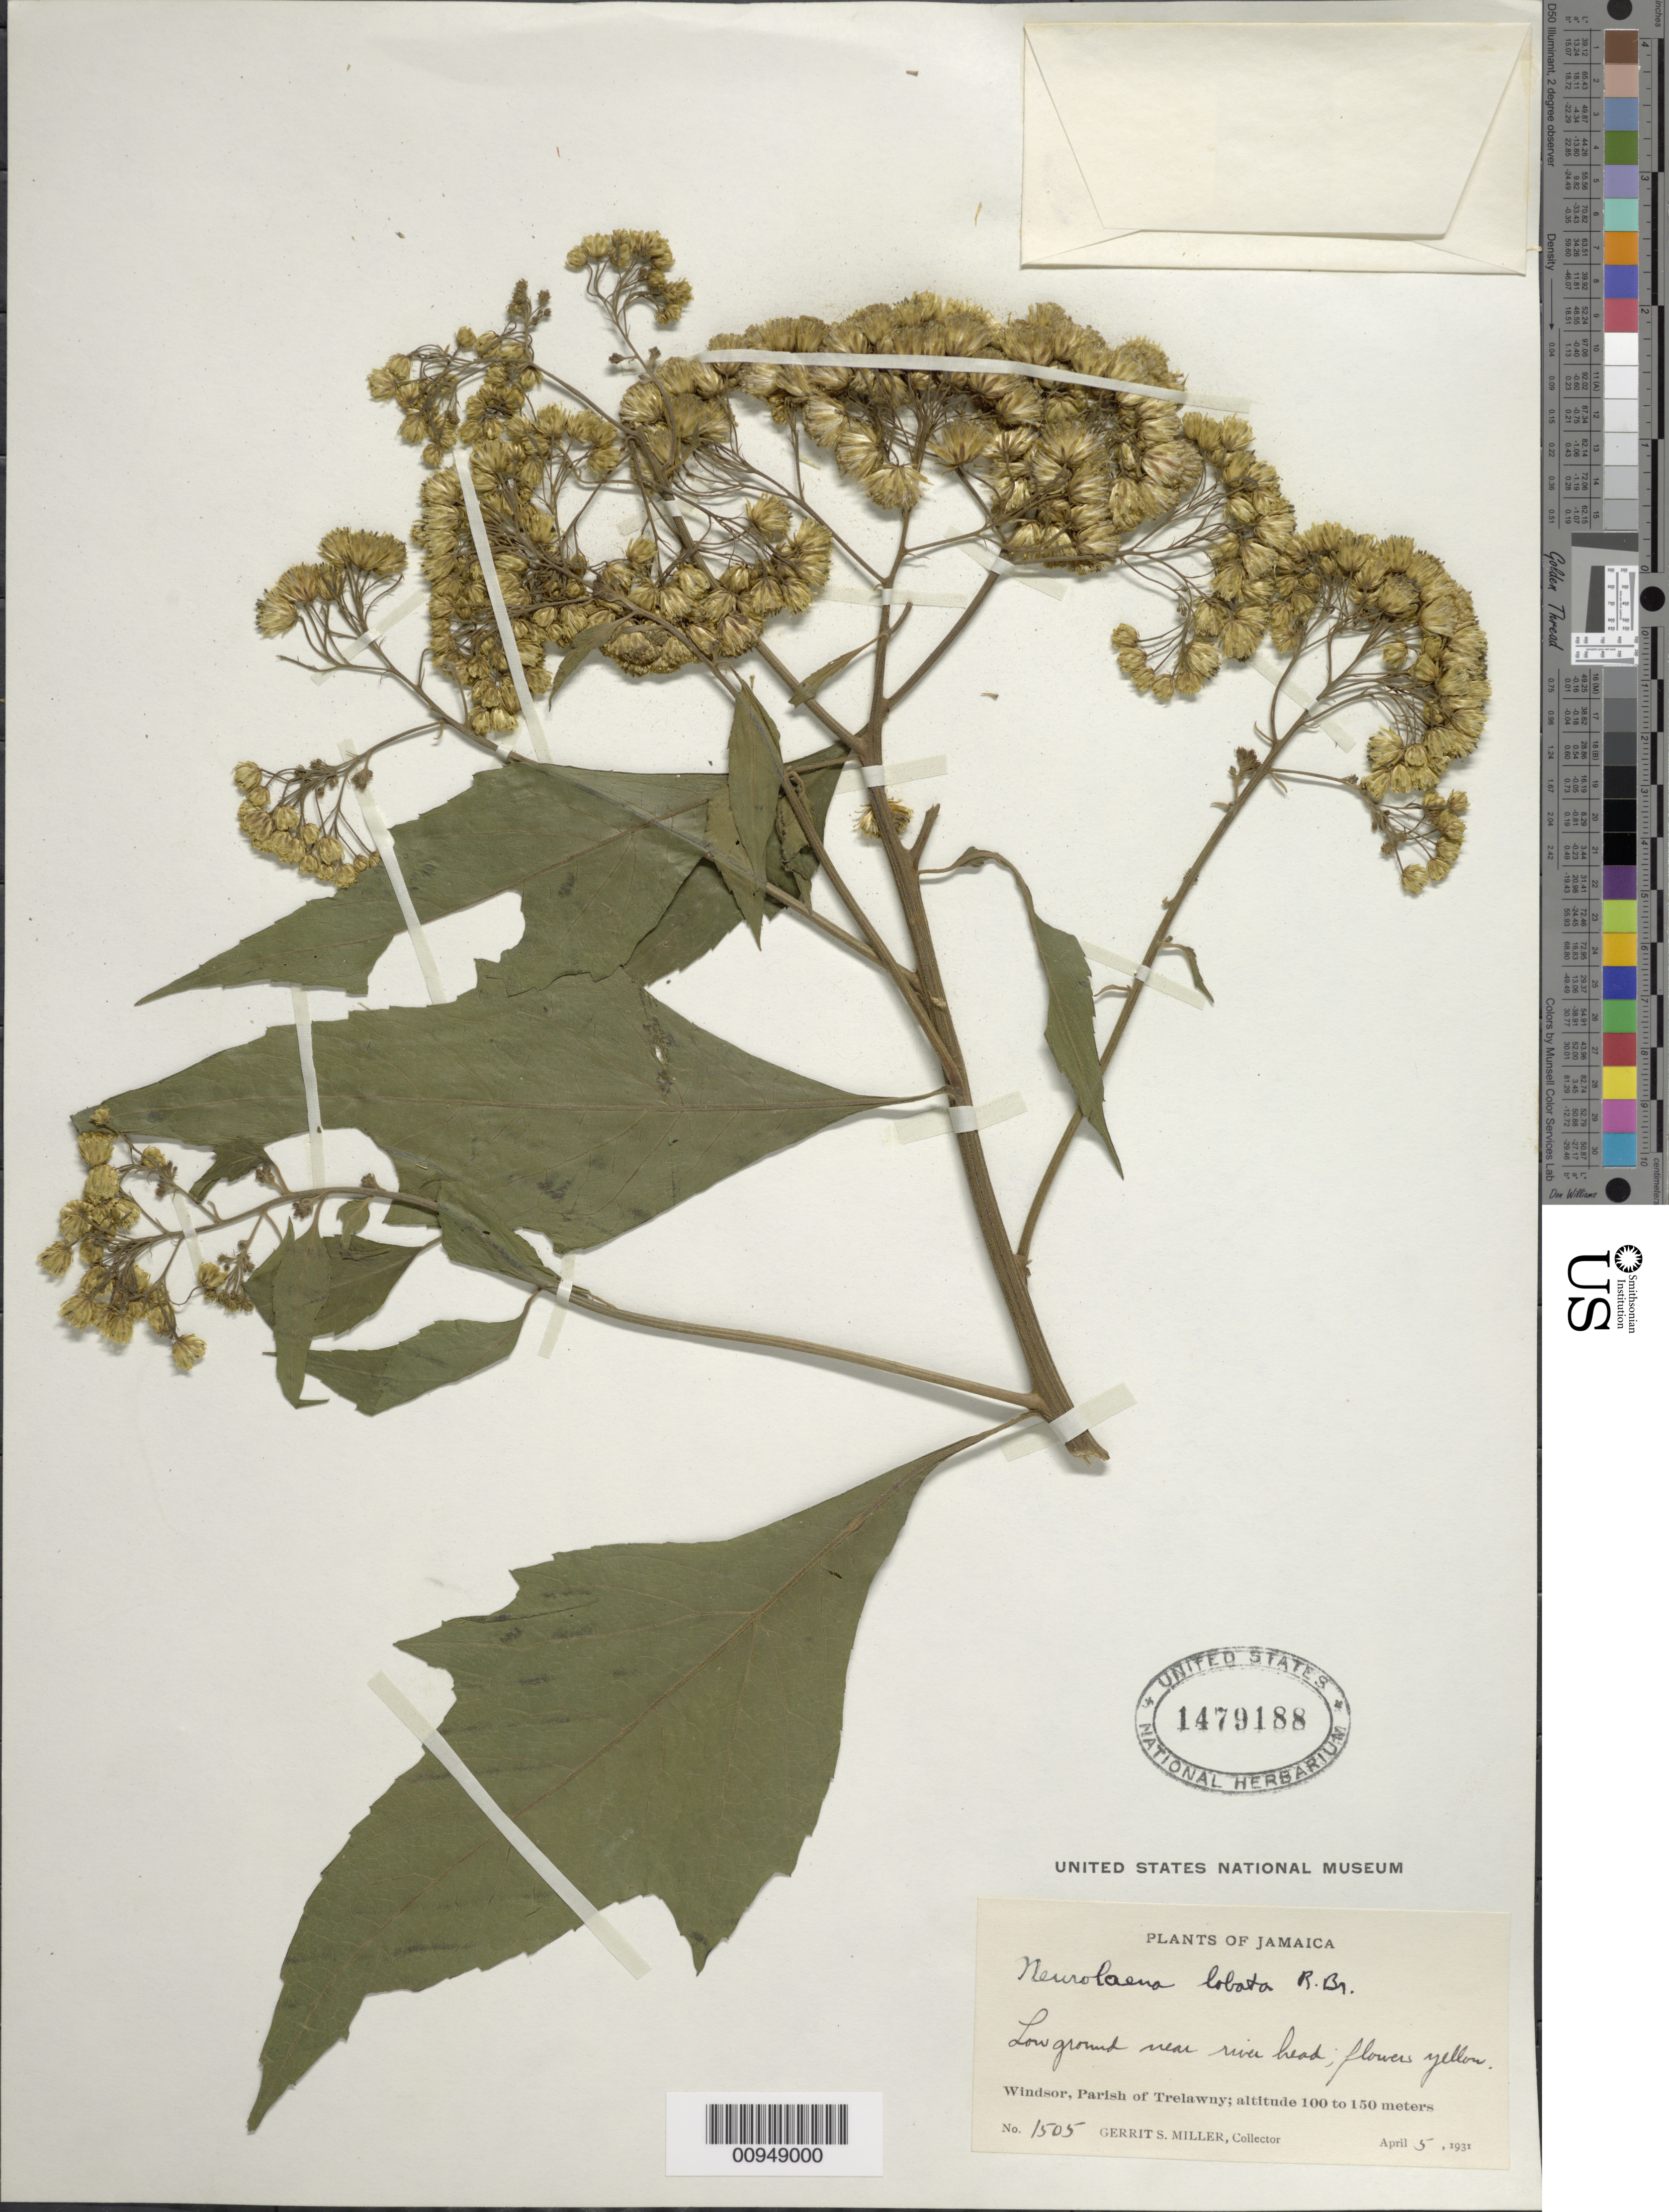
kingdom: Plantae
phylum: Tracheophyta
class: Magnoliopsida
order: Asterales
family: Asteraceae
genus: Neurolaena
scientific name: Neurolaena lobata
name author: (L.) R. Br. ex Cass.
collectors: G. S. Miller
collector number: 1505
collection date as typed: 05 Apr 1931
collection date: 1931-04-05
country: Jamaica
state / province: Trelawny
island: Jamaica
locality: Windsor, river head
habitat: Low ground near river head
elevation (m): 100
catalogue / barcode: US 1479188